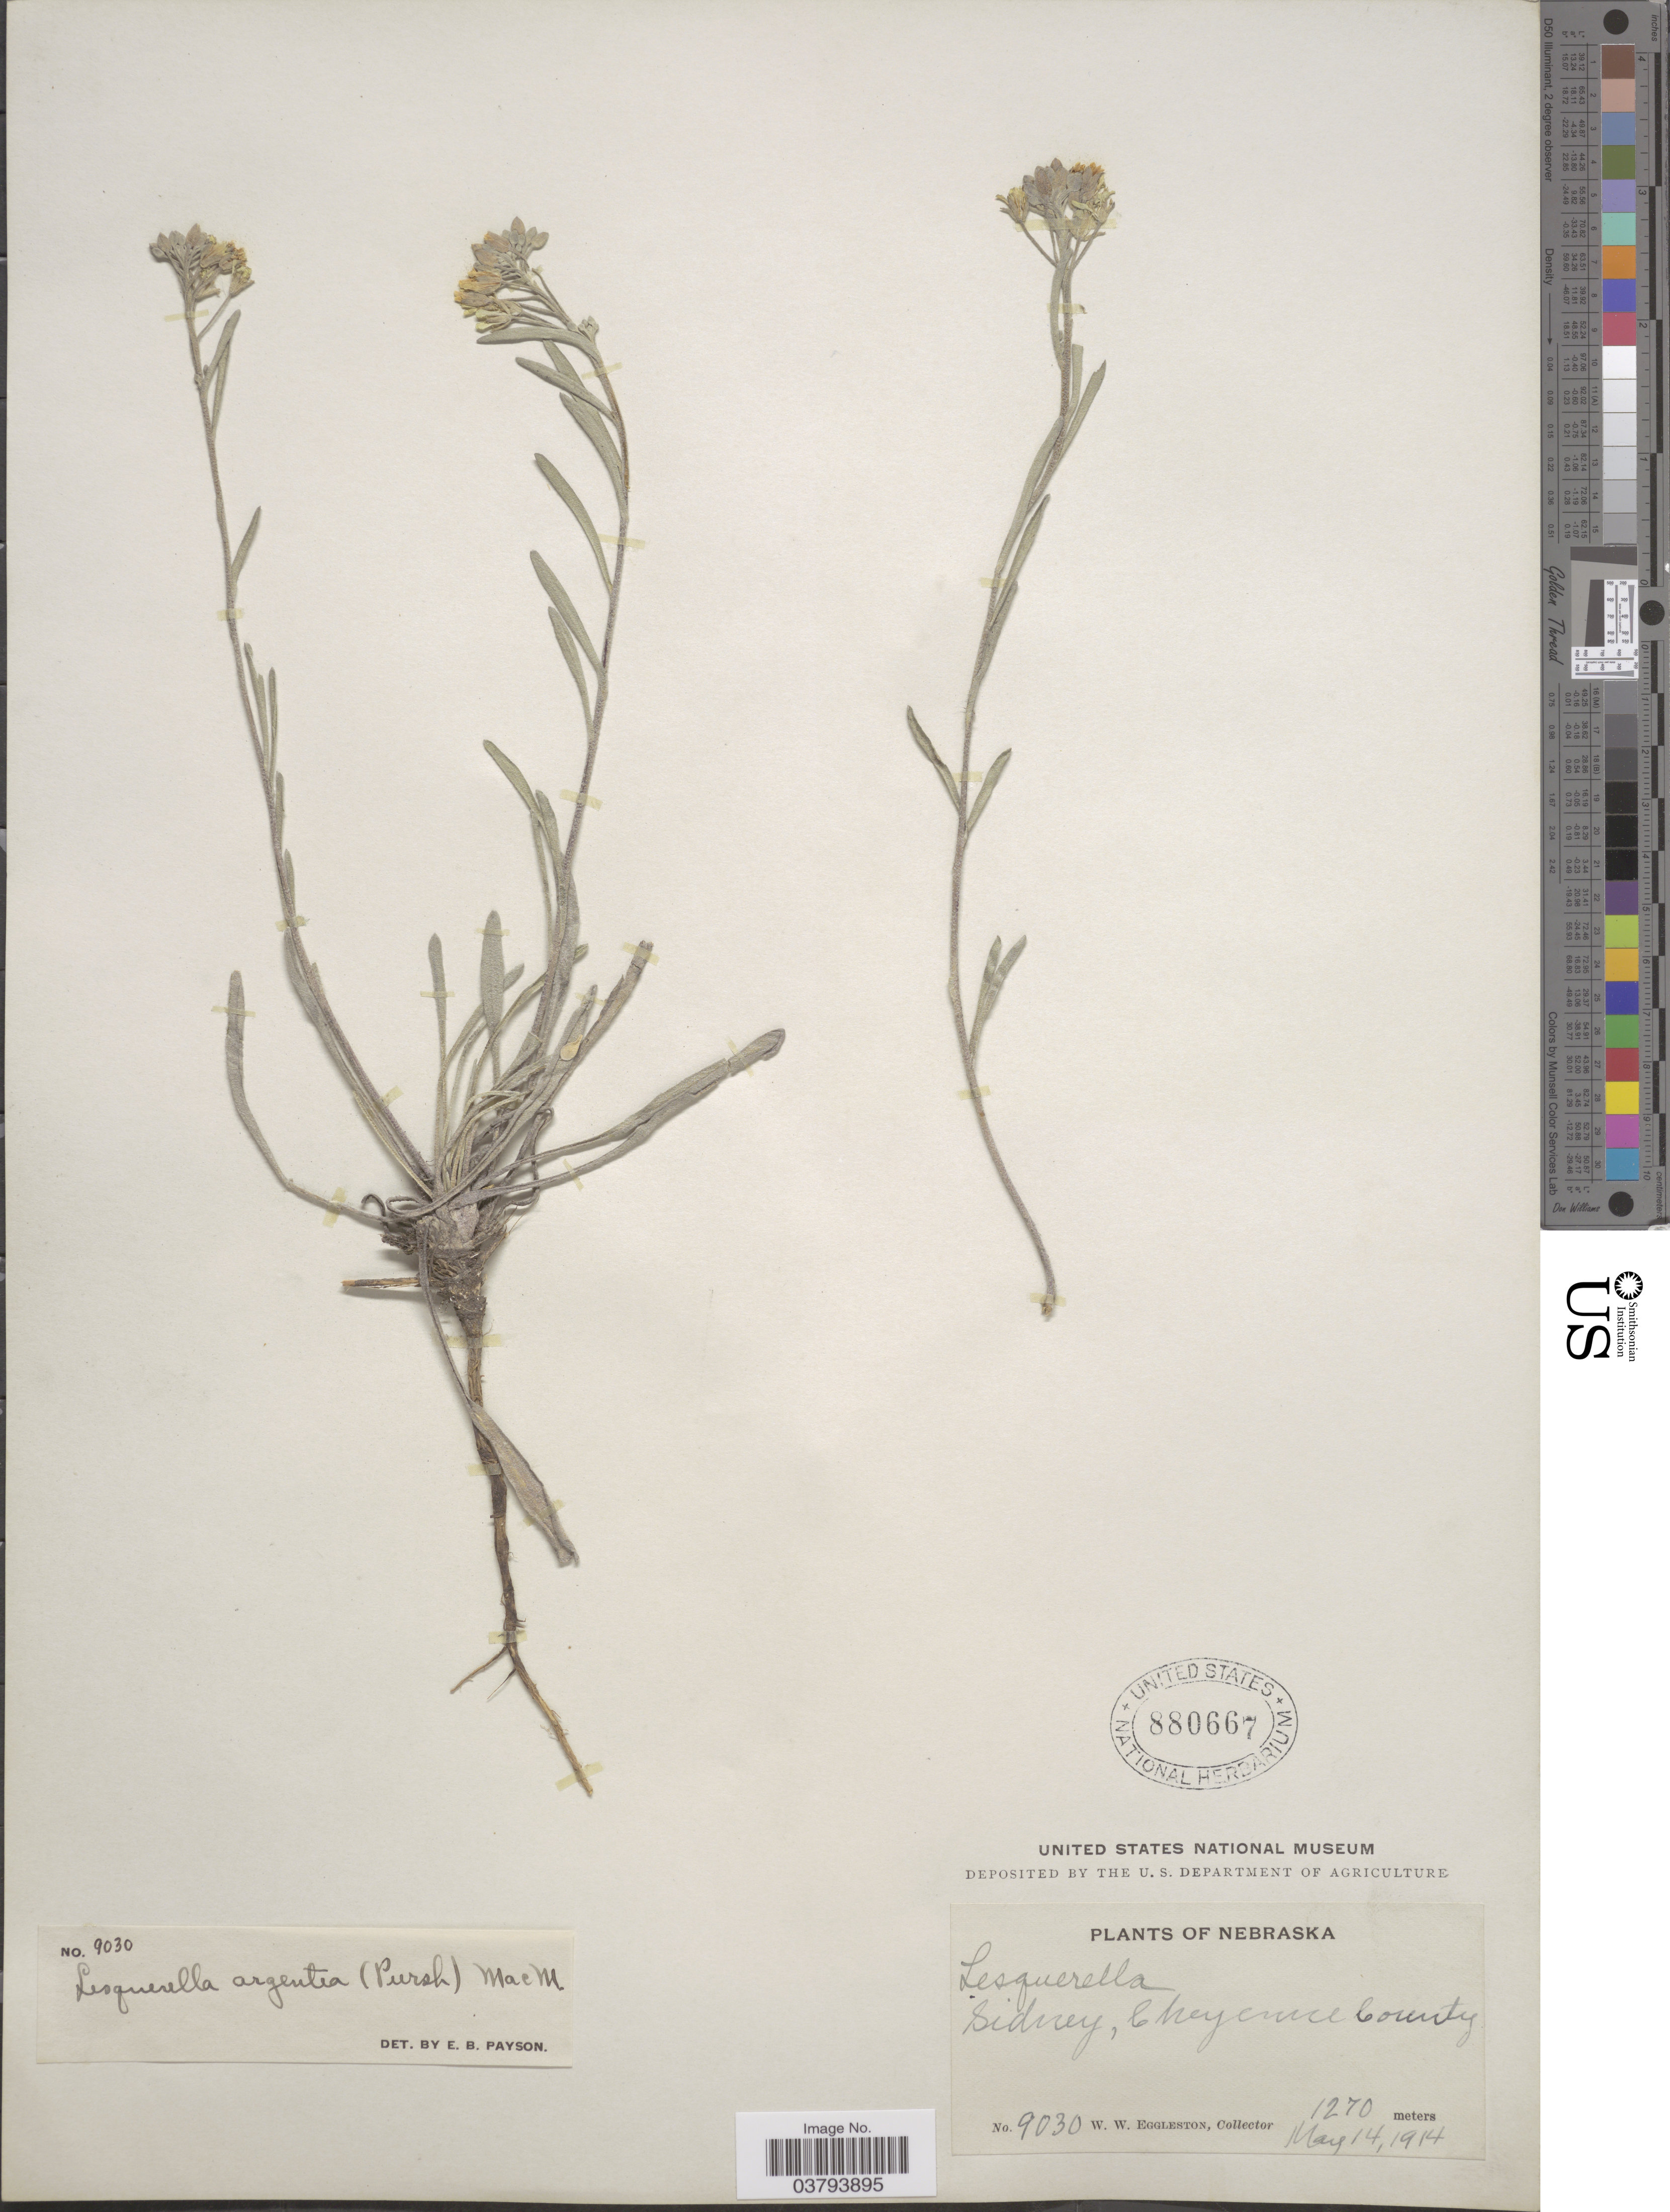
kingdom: Plantae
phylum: Tracheophyta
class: Magnoliopsida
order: Brassicales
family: Brassicaceae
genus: Lesquerella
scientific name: Lesquerella ludoviciana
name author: (Nutt.) S. Watson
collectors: W. W. Eggleston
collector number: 9030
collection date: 1914-05-14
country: United States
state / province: Nebraska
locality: Sidney, Cheyenne County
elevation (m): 1270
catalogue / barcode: US 880667